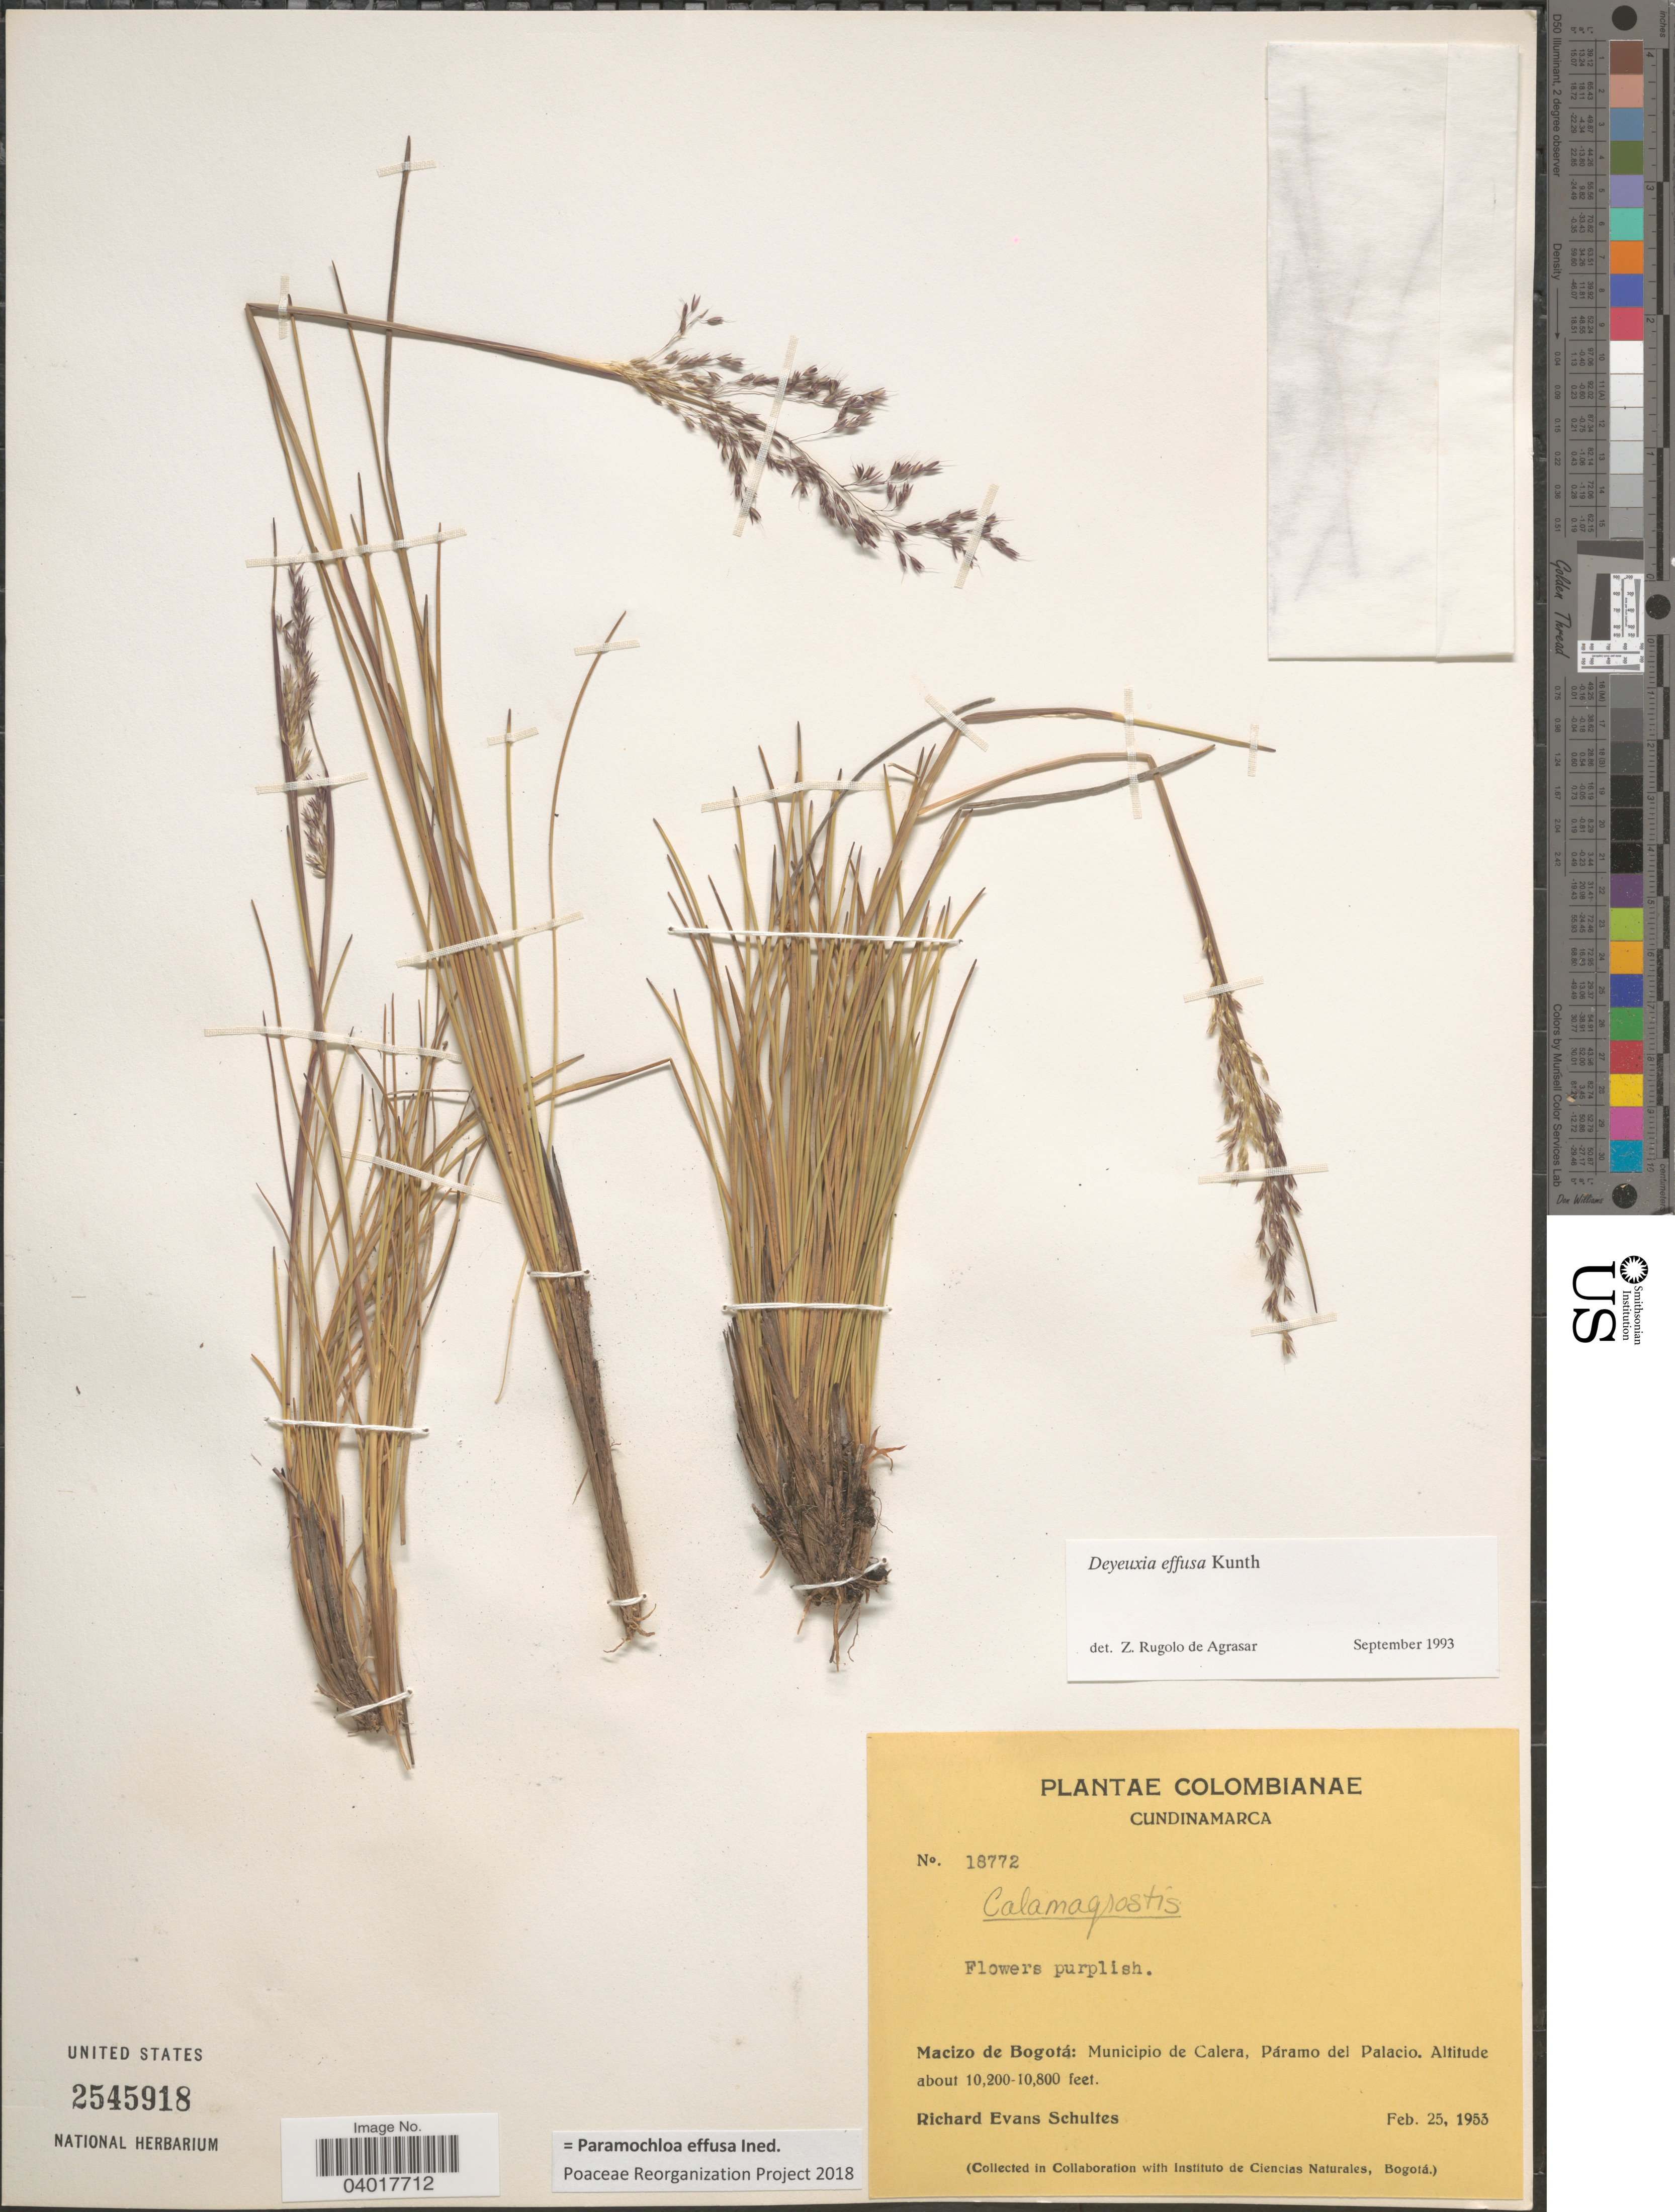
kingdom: Plantae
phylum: Tracheophyta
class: Liliopsida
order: Poales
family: Poaceae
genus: Paramochloa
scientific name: Paramochloa effusa ined.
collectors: R. E. Schultes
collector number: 18772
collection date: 1953-02-25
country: Colombia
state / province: Cundinamarca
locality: Macizo de Bogotá: Municipio de Calera, Páramo del Palacio.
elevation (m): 3109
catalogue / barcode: US 2545918